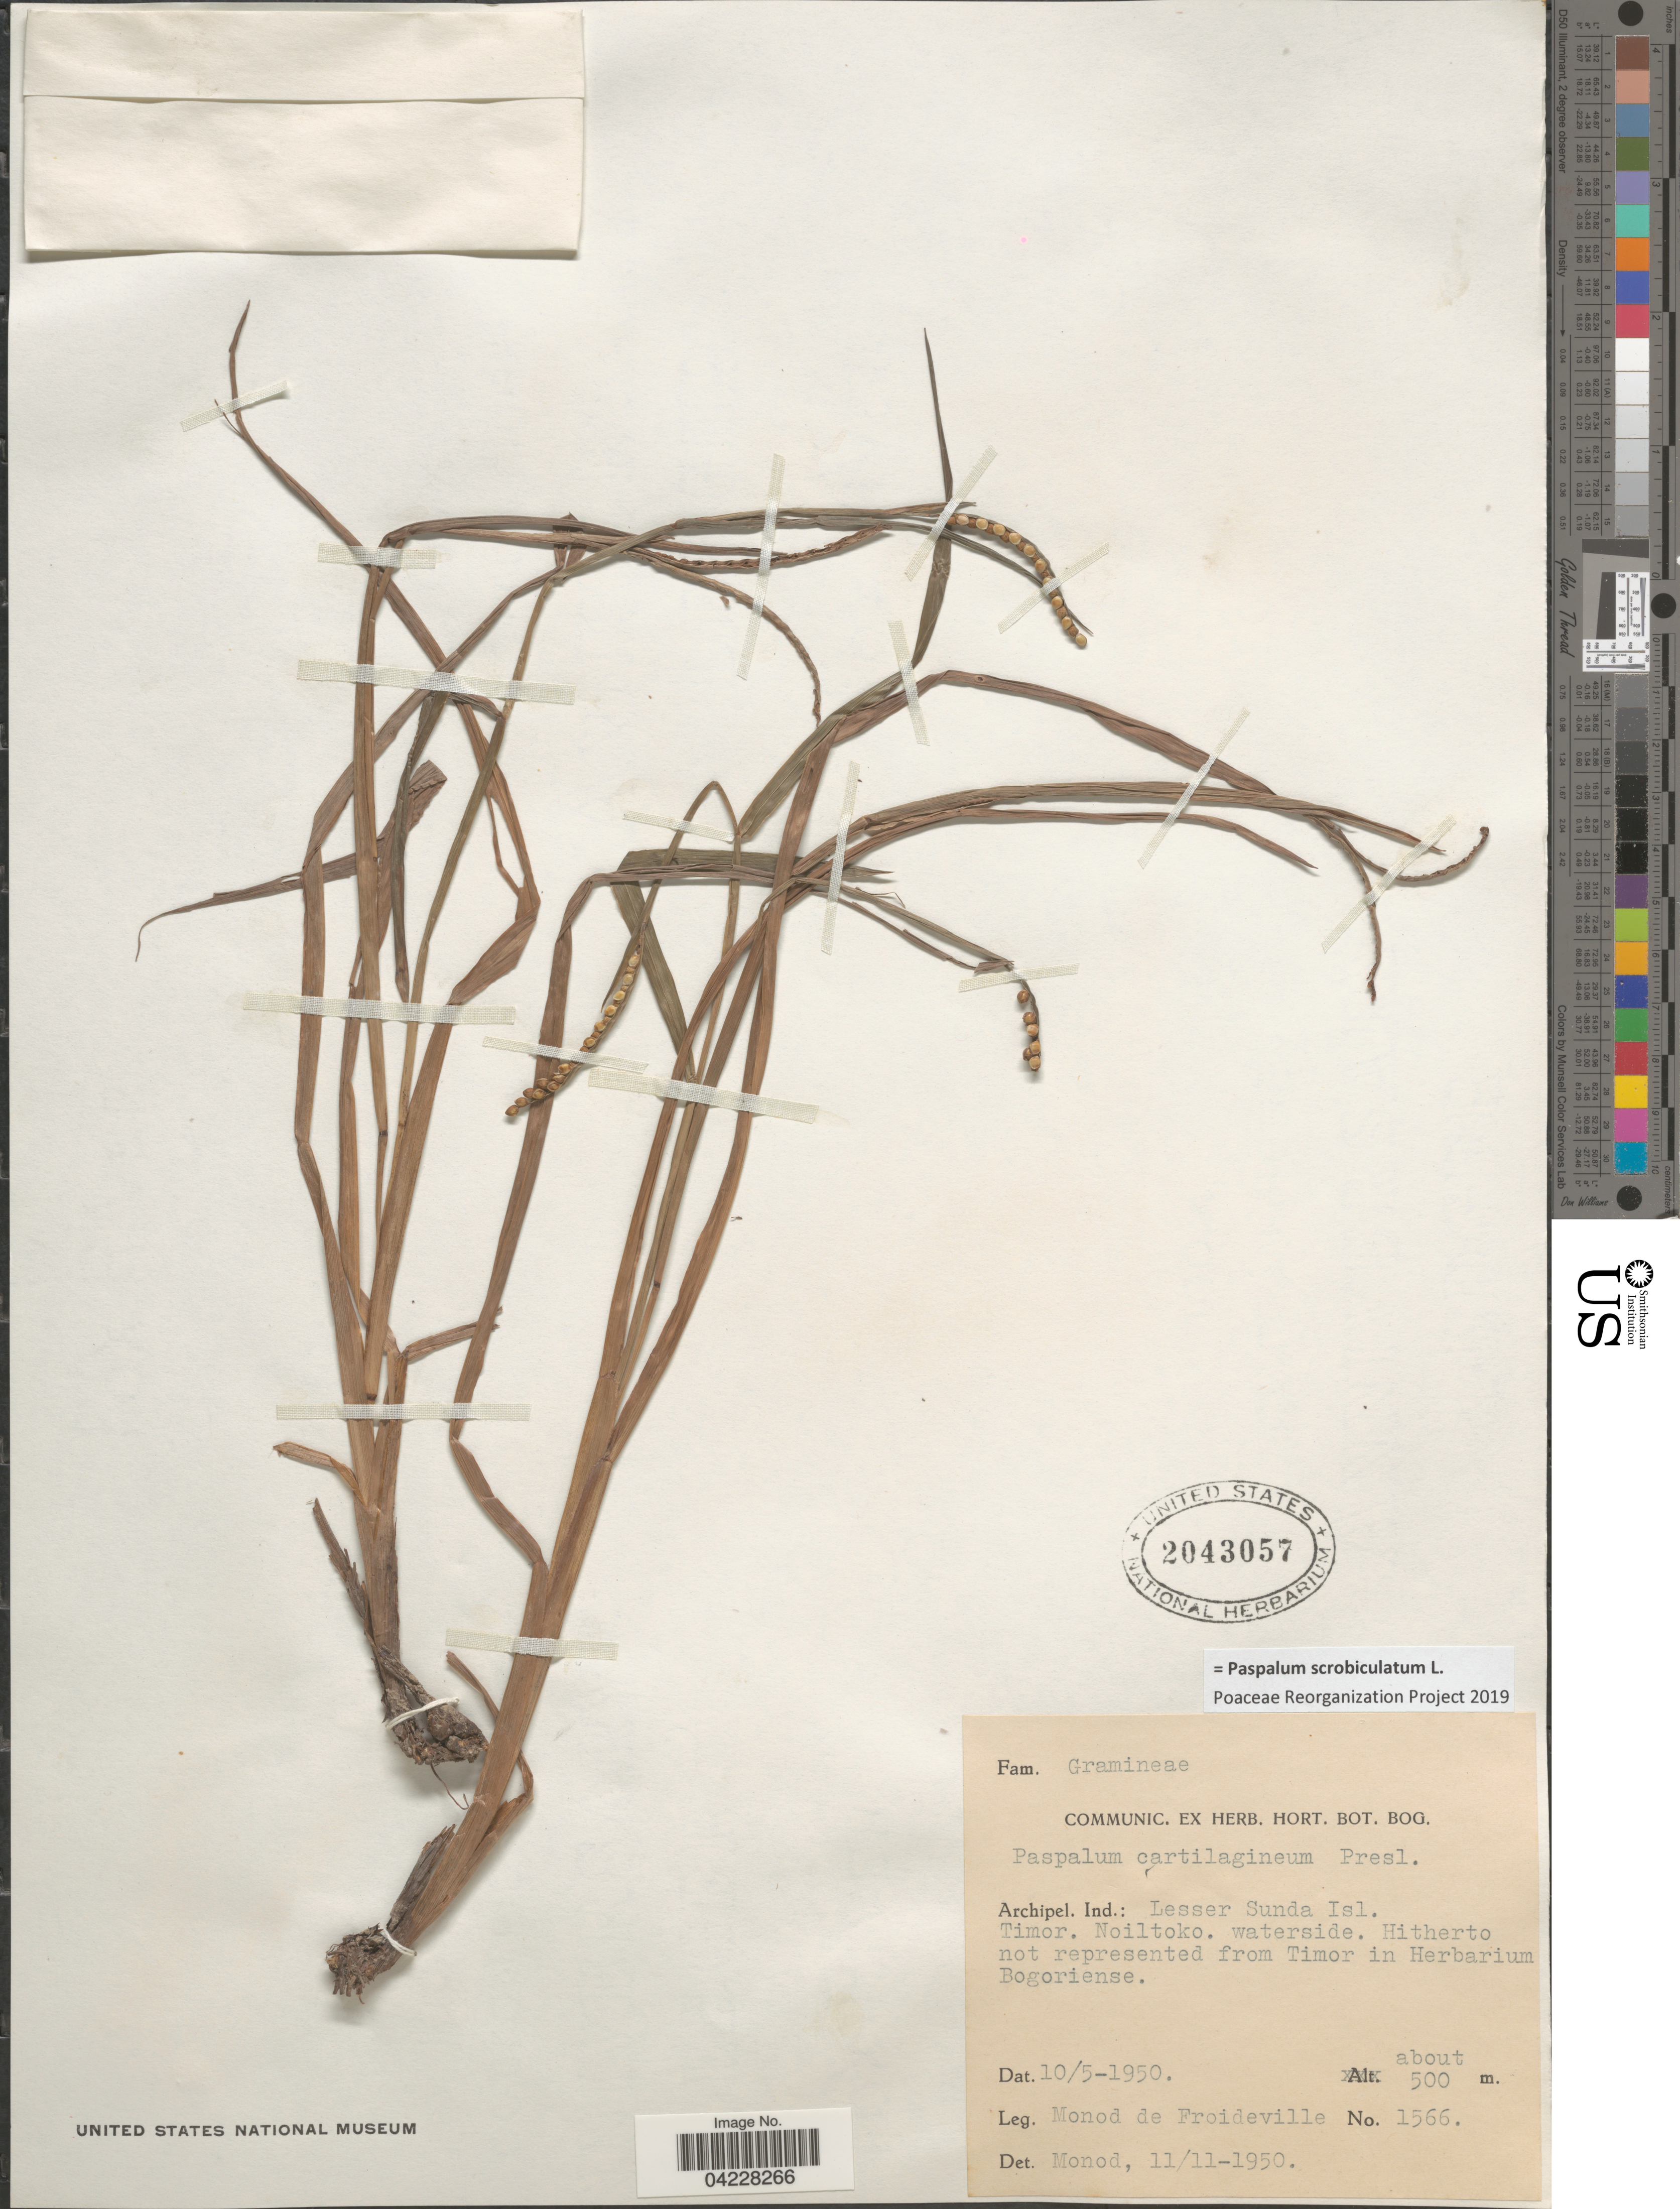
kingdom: Plantae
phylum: Tracheophyta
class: Liliopsida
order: Poales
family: Poaceae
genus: Paspalum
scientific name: Paspalum scrobiculatum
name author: L.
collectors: C. Monod de F.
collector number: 1566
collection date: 1950-05-10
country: Indonesia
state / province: Nusa Tenggara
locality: Archipel. Ind.: Lesser Sunda Isl. Timor. Noiltoko. waterside.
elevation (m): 500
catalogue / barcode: US 2043057